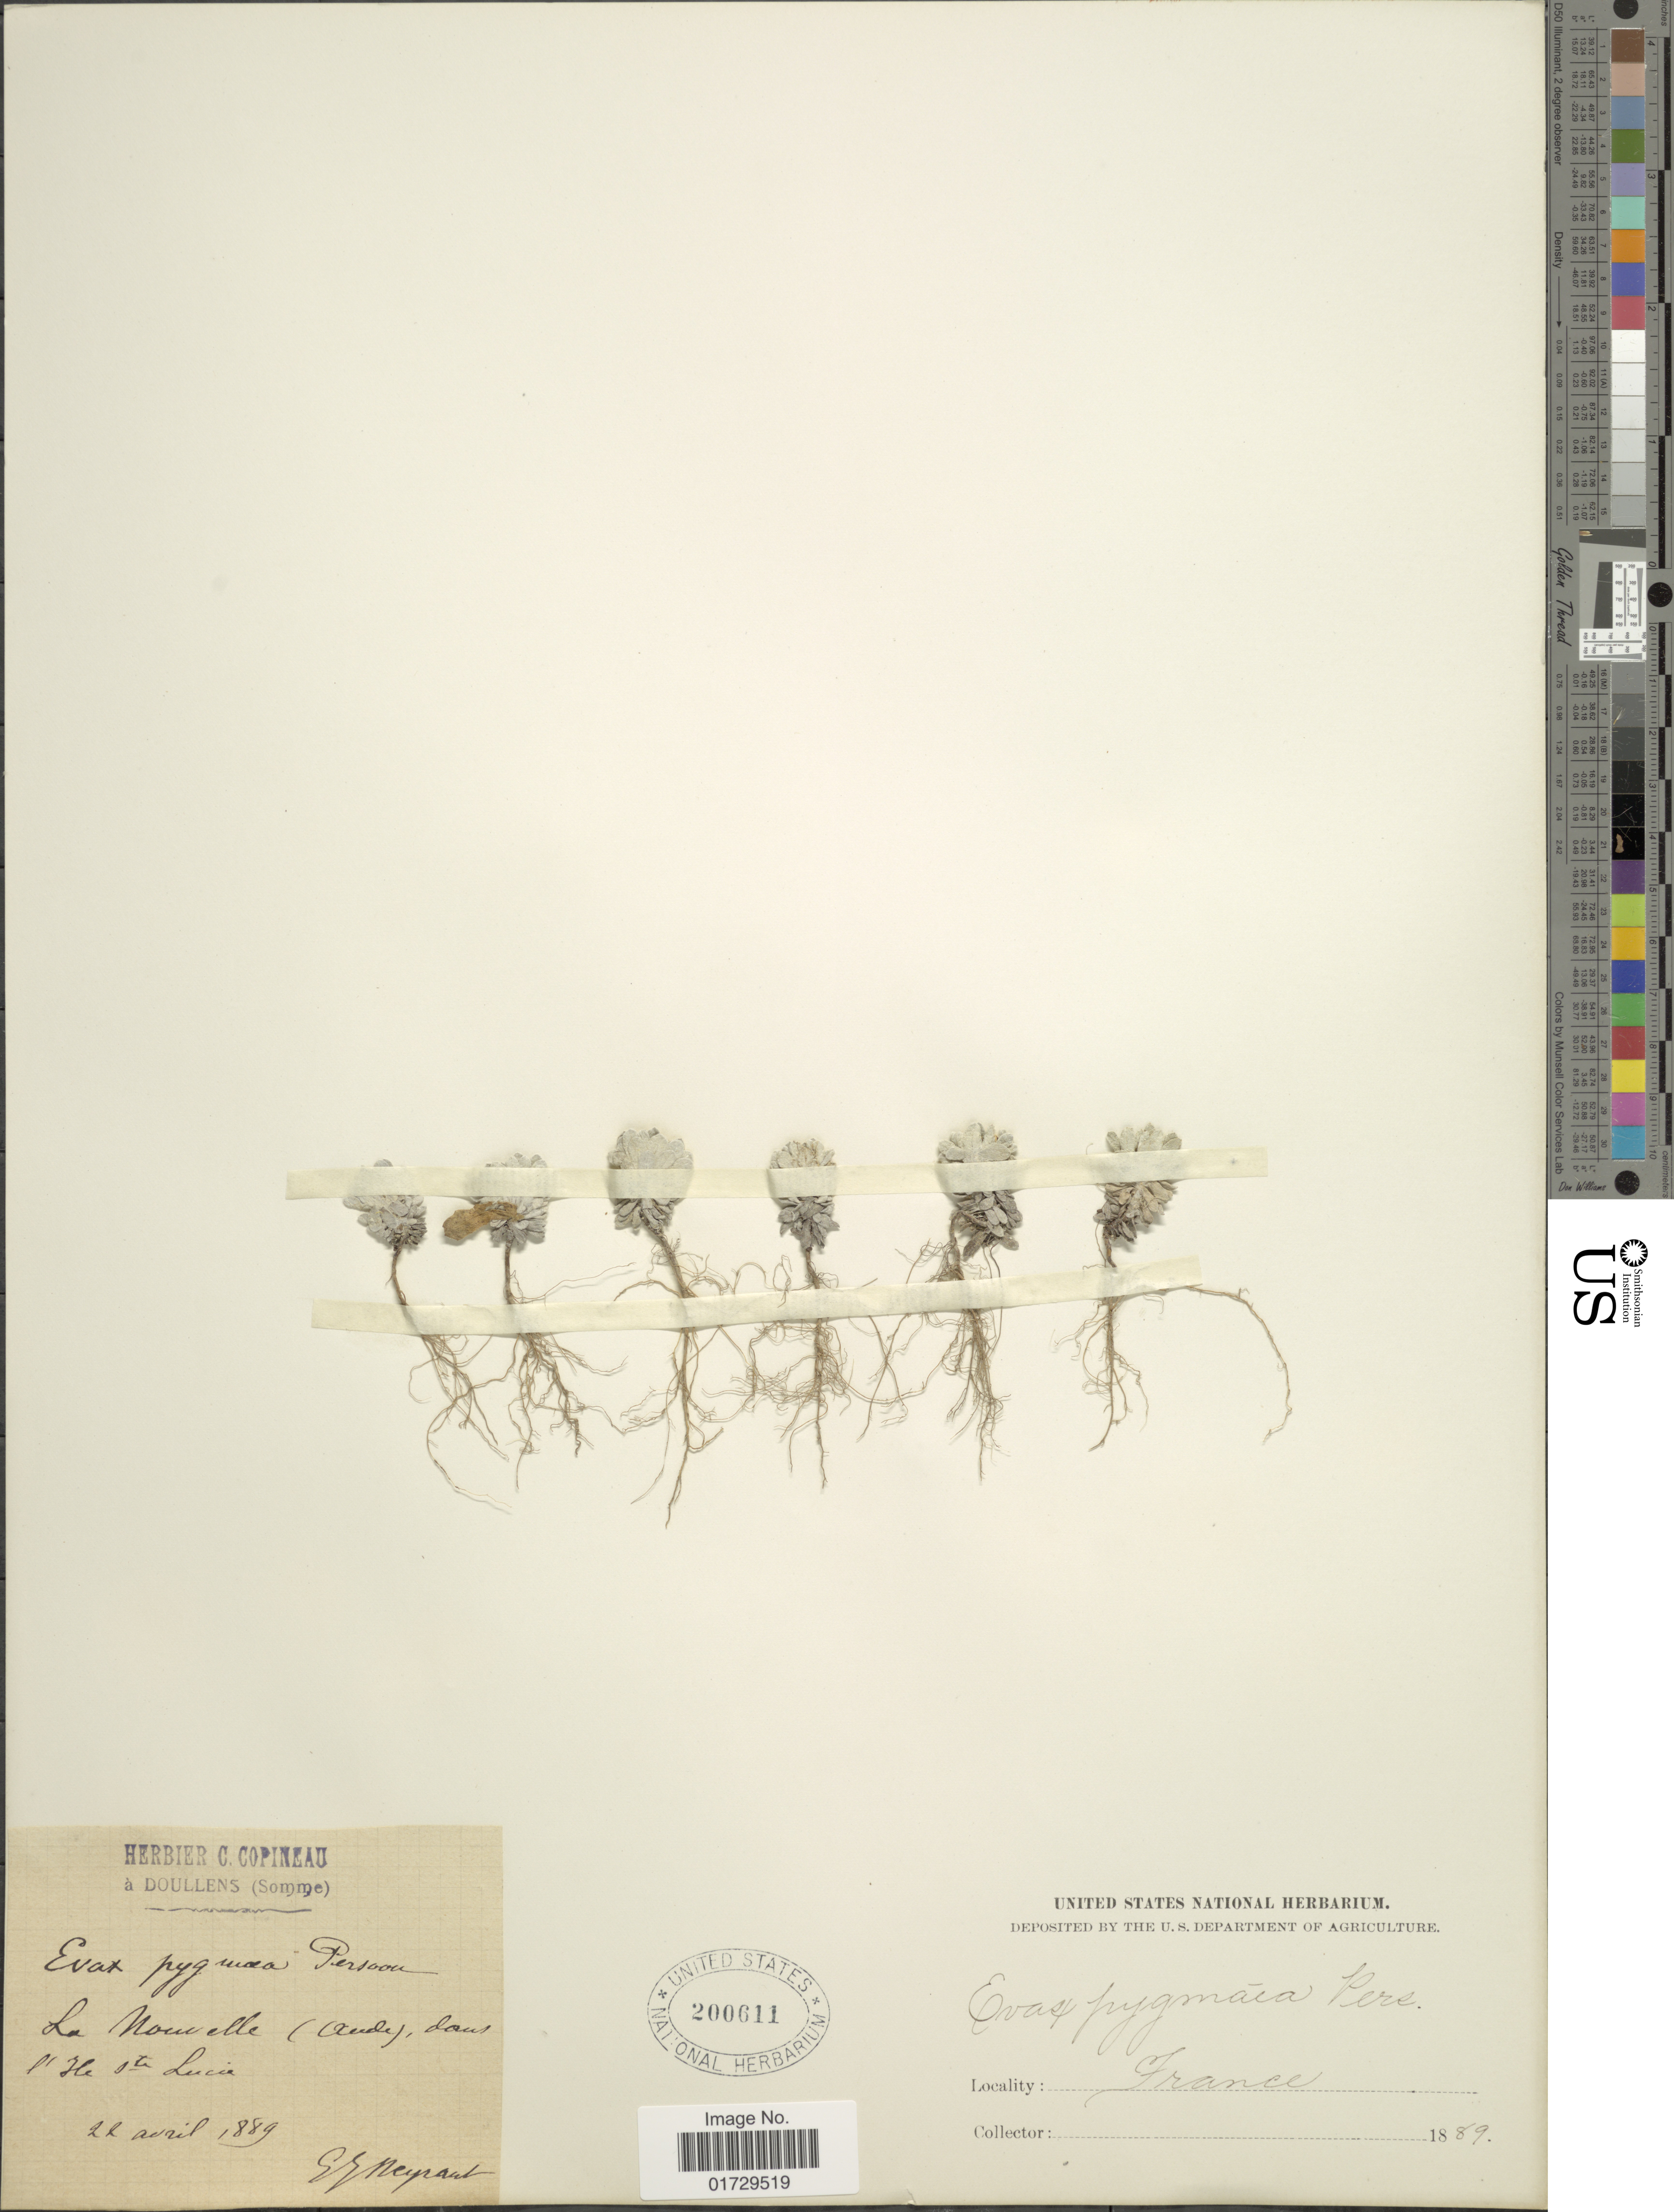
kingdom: Plantae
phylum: Tracheophyta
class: Magnoliopsida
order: Asterales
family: Asteraceae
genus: Filago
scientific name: Filago pygmaea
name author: L.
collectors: E. Neyraut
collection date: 1889-04-22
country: France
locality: La Nouvelle (Oude), dans l'He St. Lucia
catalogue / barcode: US 200611